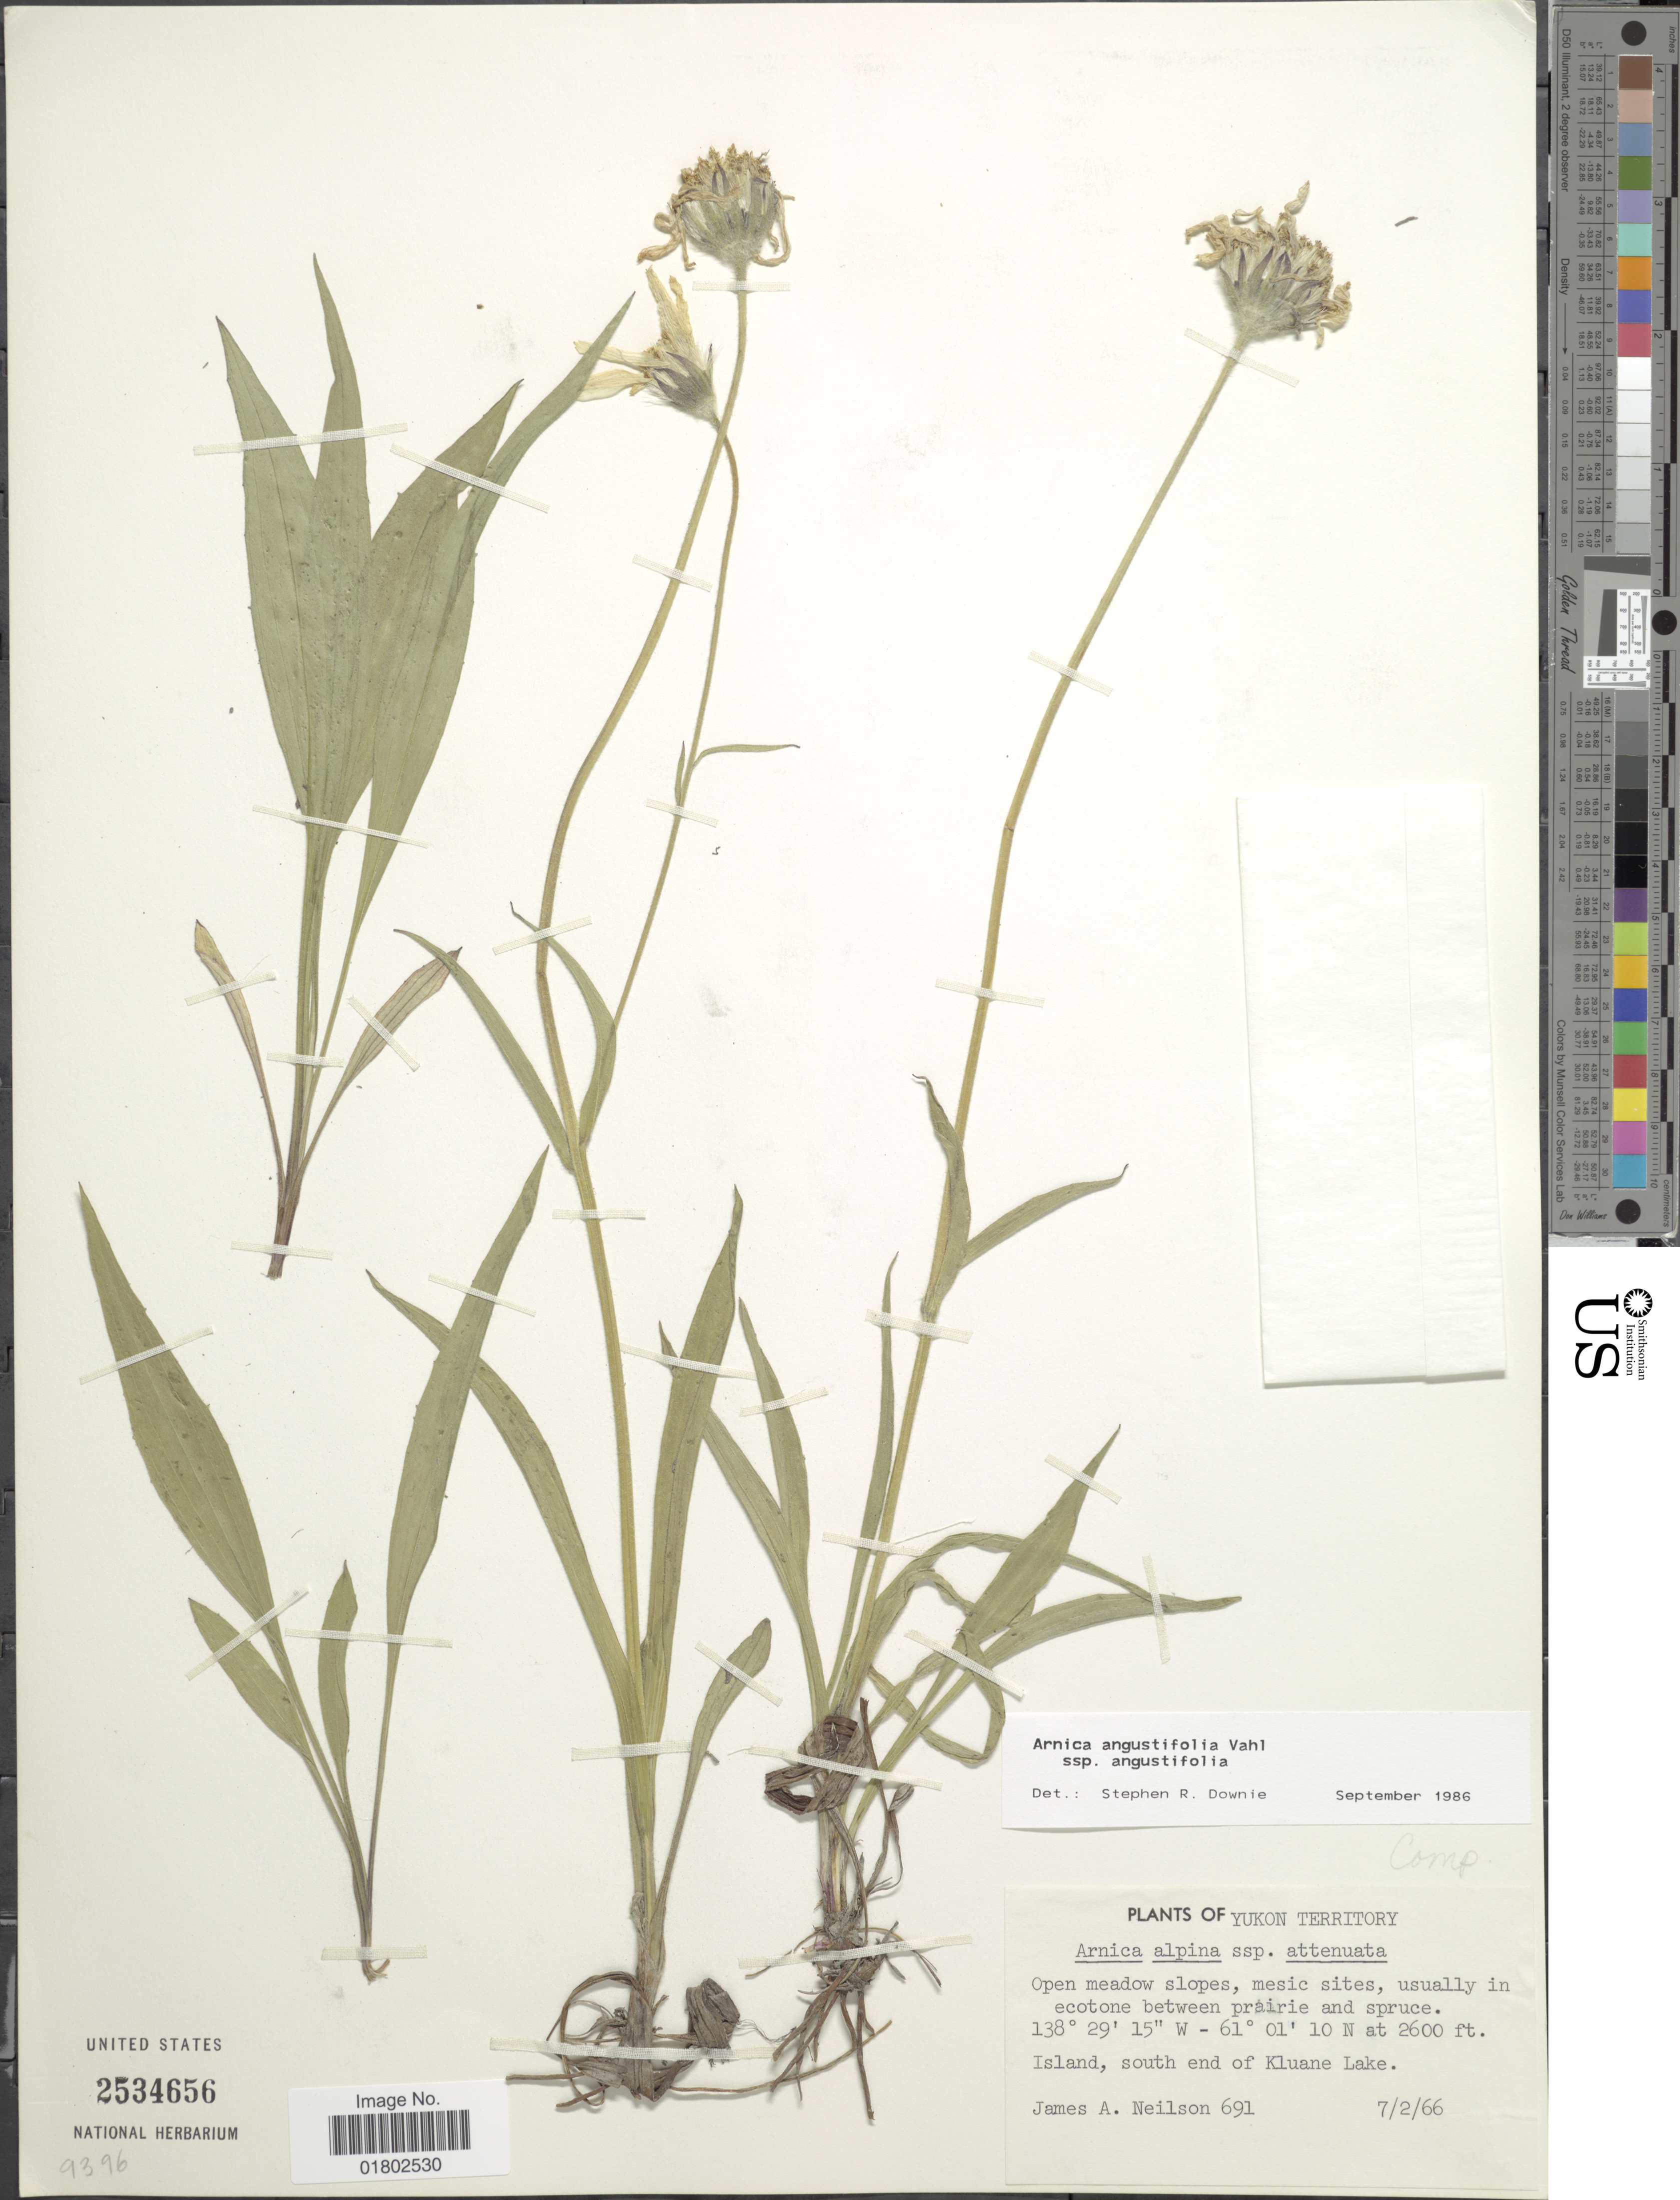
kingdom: Plantae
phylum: Tracheophyta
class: Magnoliopsida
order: Asterales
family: Asteraceae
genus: Arnica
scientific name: Arnica angustifolia subsp. angustifolia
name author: Vahl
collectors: J. Neilson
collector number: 691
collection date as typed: Transcribed d/m/y: 2/7/66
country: Canada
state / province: Yukon Territory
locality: Island, south end of Kluane Lake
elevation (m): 792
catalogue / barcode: US 2534656